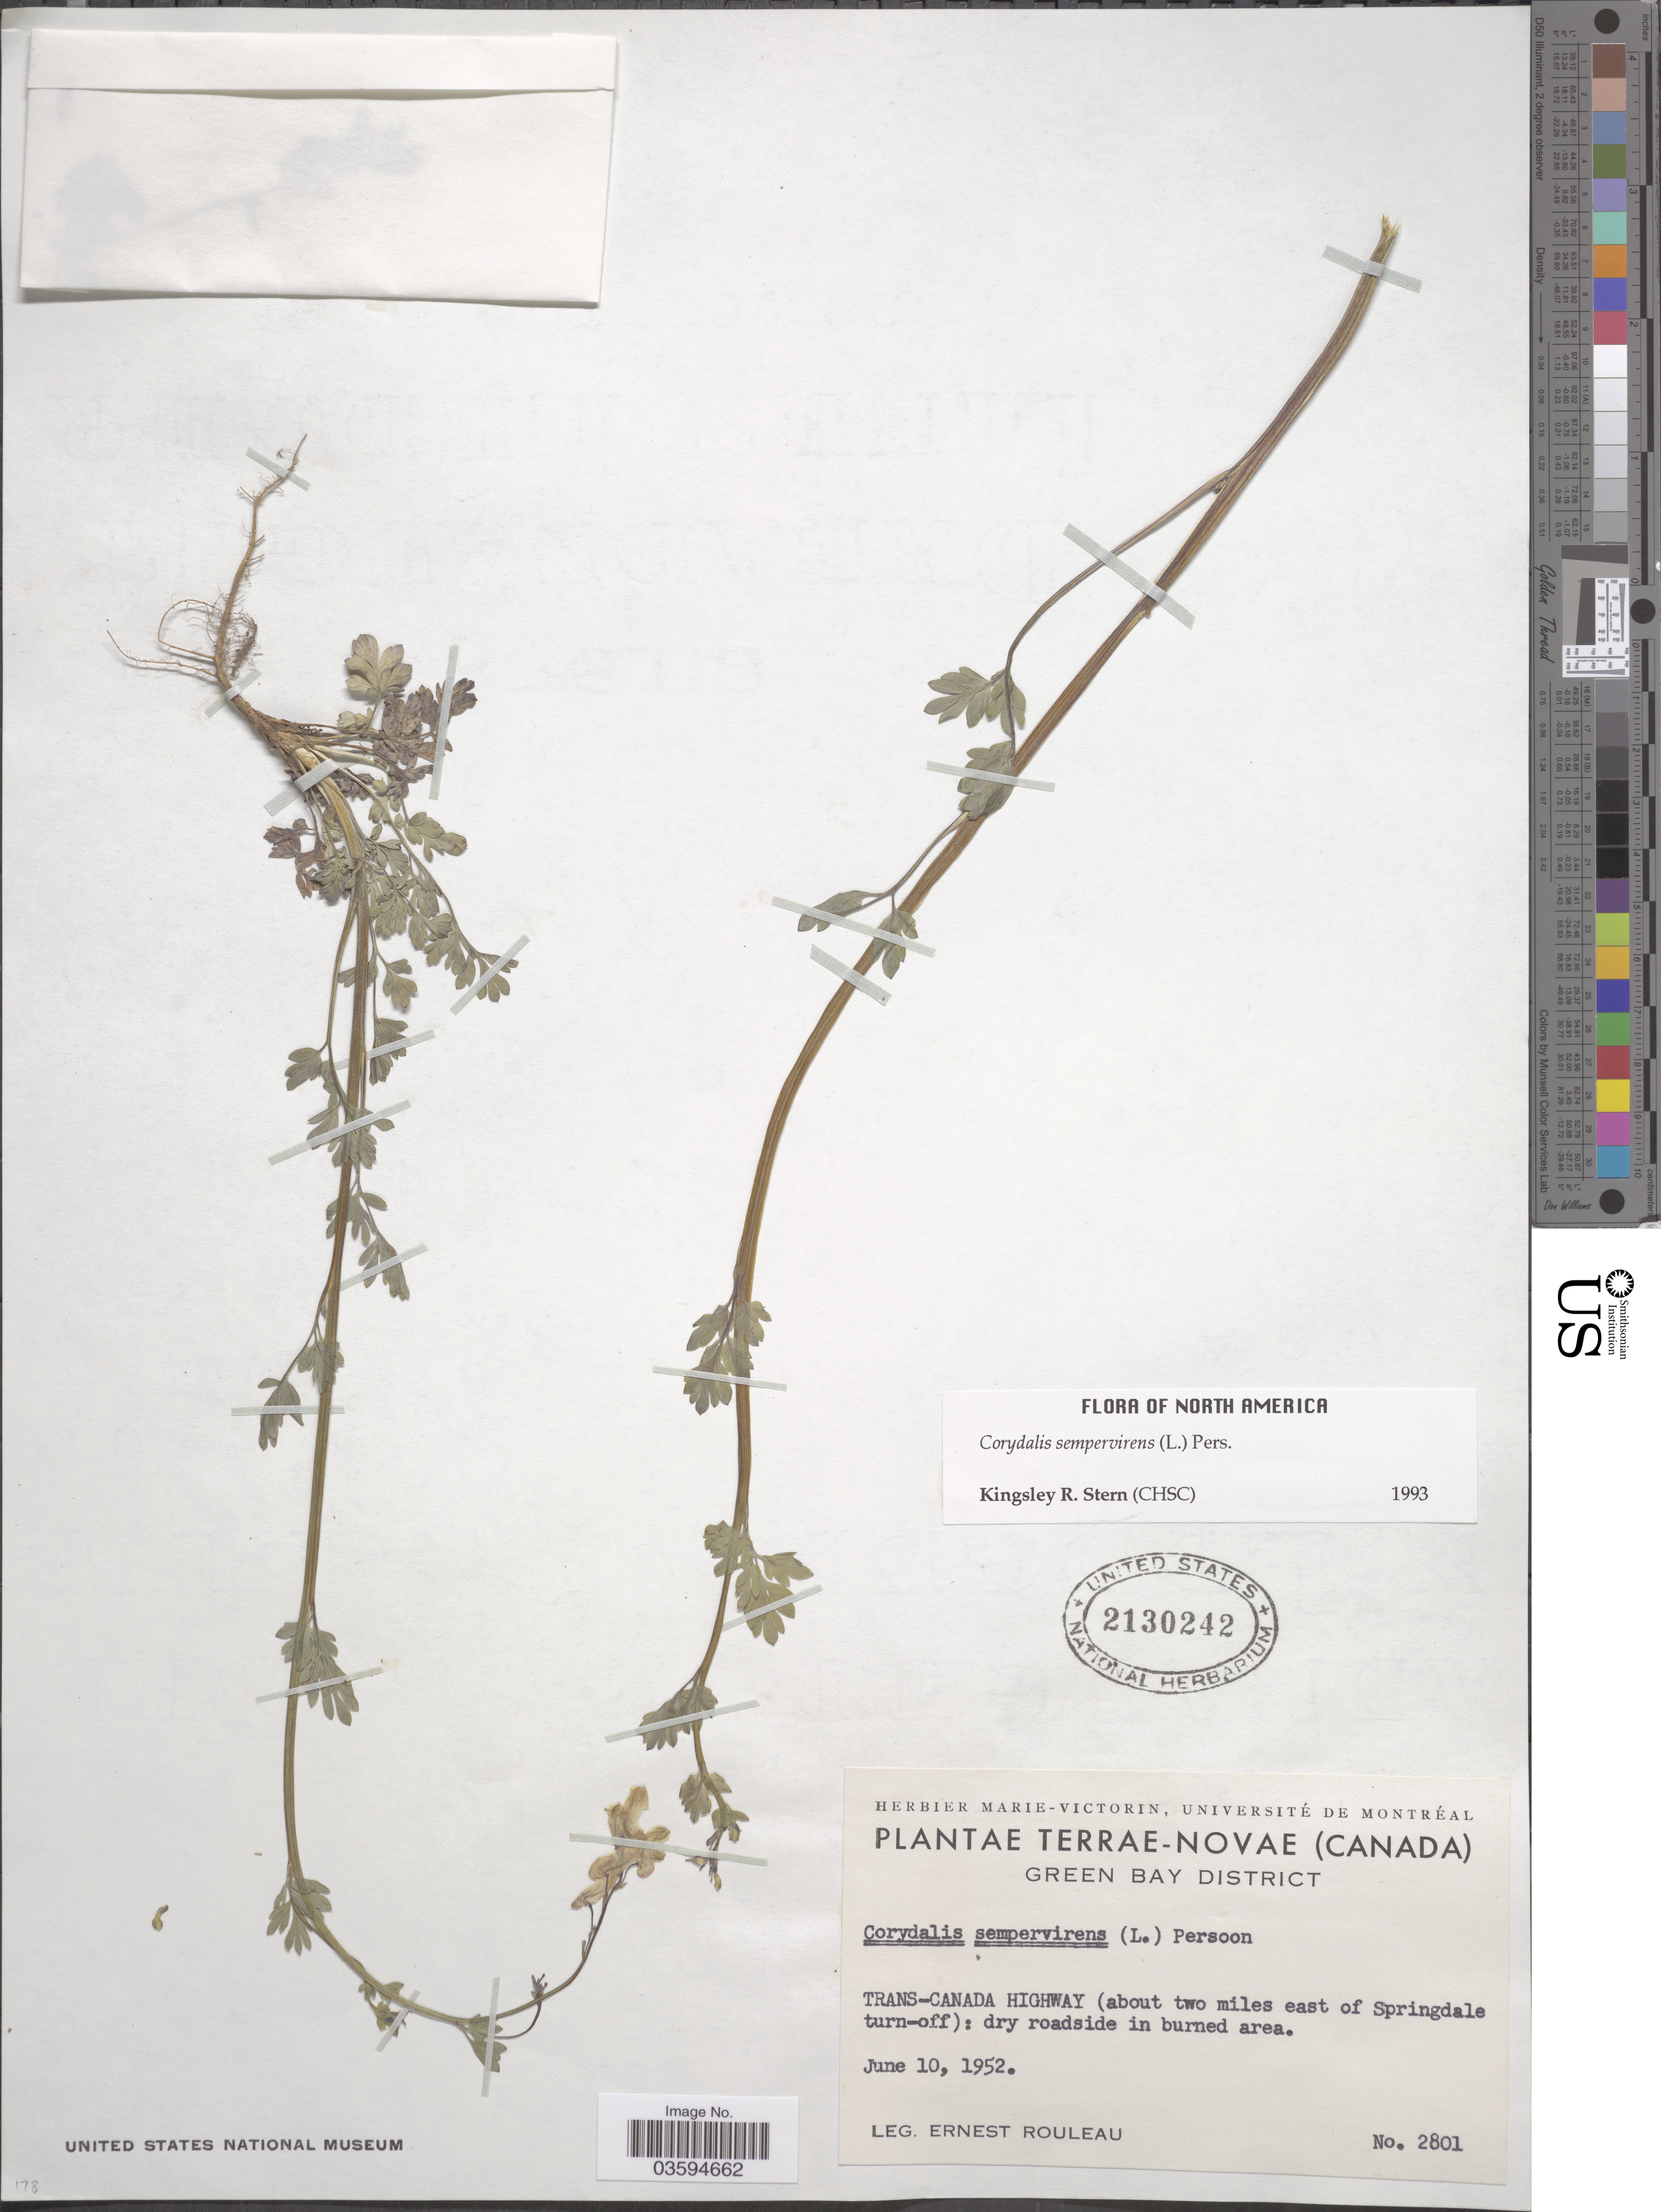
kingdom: Plantae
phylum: Tracheophyta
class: Magnoliopsida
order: Ranunculales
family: Papaveraceae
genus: Capnoides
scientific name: Capnoides sempervirens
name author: (L.) Borkh.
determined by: Strong, M. T., (US), Smithsonian Institution - National Museum of Natural History (UNITED STATES)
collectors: J. Rouleau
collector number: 2801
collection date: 1952-06-10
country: Canada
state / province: Newfoundland and Labrador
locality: Terrae-Novae. Green Bay District. Trans-Canada Highway (about two miles east of Springdale turn-off).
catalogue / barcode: US 2130242